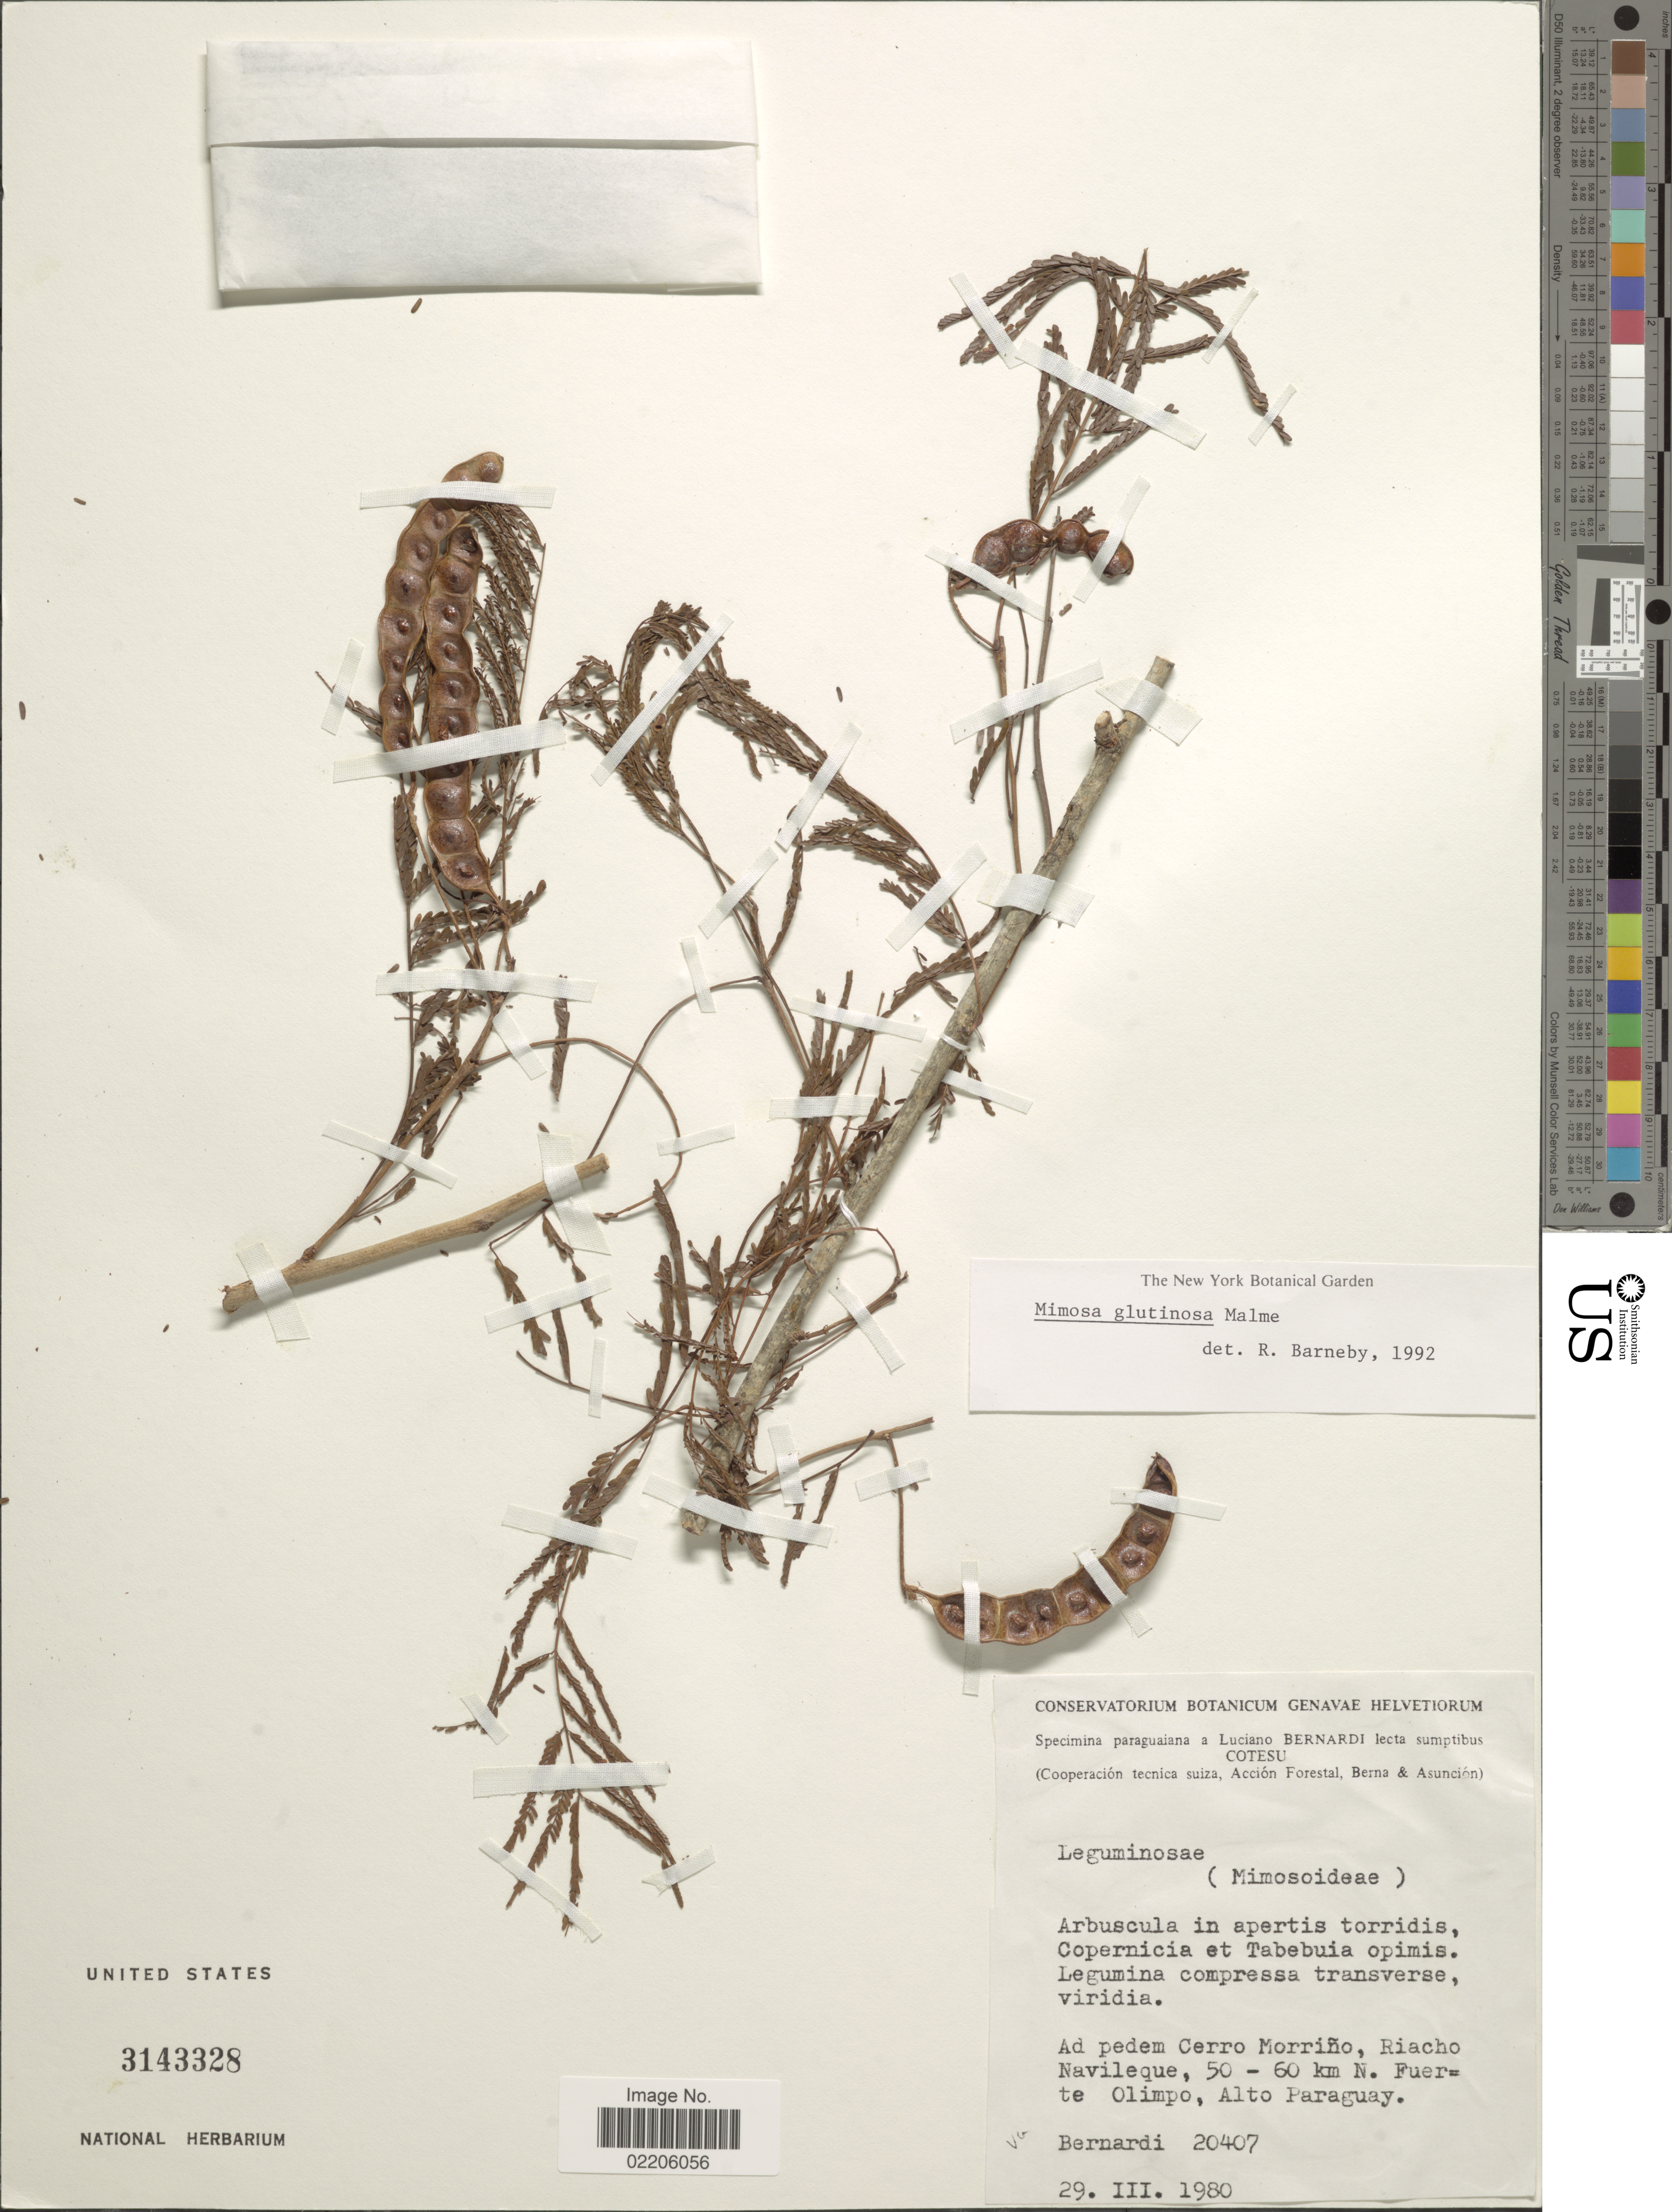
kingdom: Plantae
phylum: Tracheophyta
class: Magnoliopsida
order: Fabales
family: Fabaceae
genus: Mimosa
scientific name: Mimosa glutinosa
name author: Malme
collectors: Bernardi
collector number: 20407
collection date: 1980-03-19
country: Paraguay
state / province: Alto Paraguay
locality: Ad pedem Cerro Morrino, Riacho Navileque, 50-60 km N. Fuerte Olimpo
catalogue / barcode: US 3143328